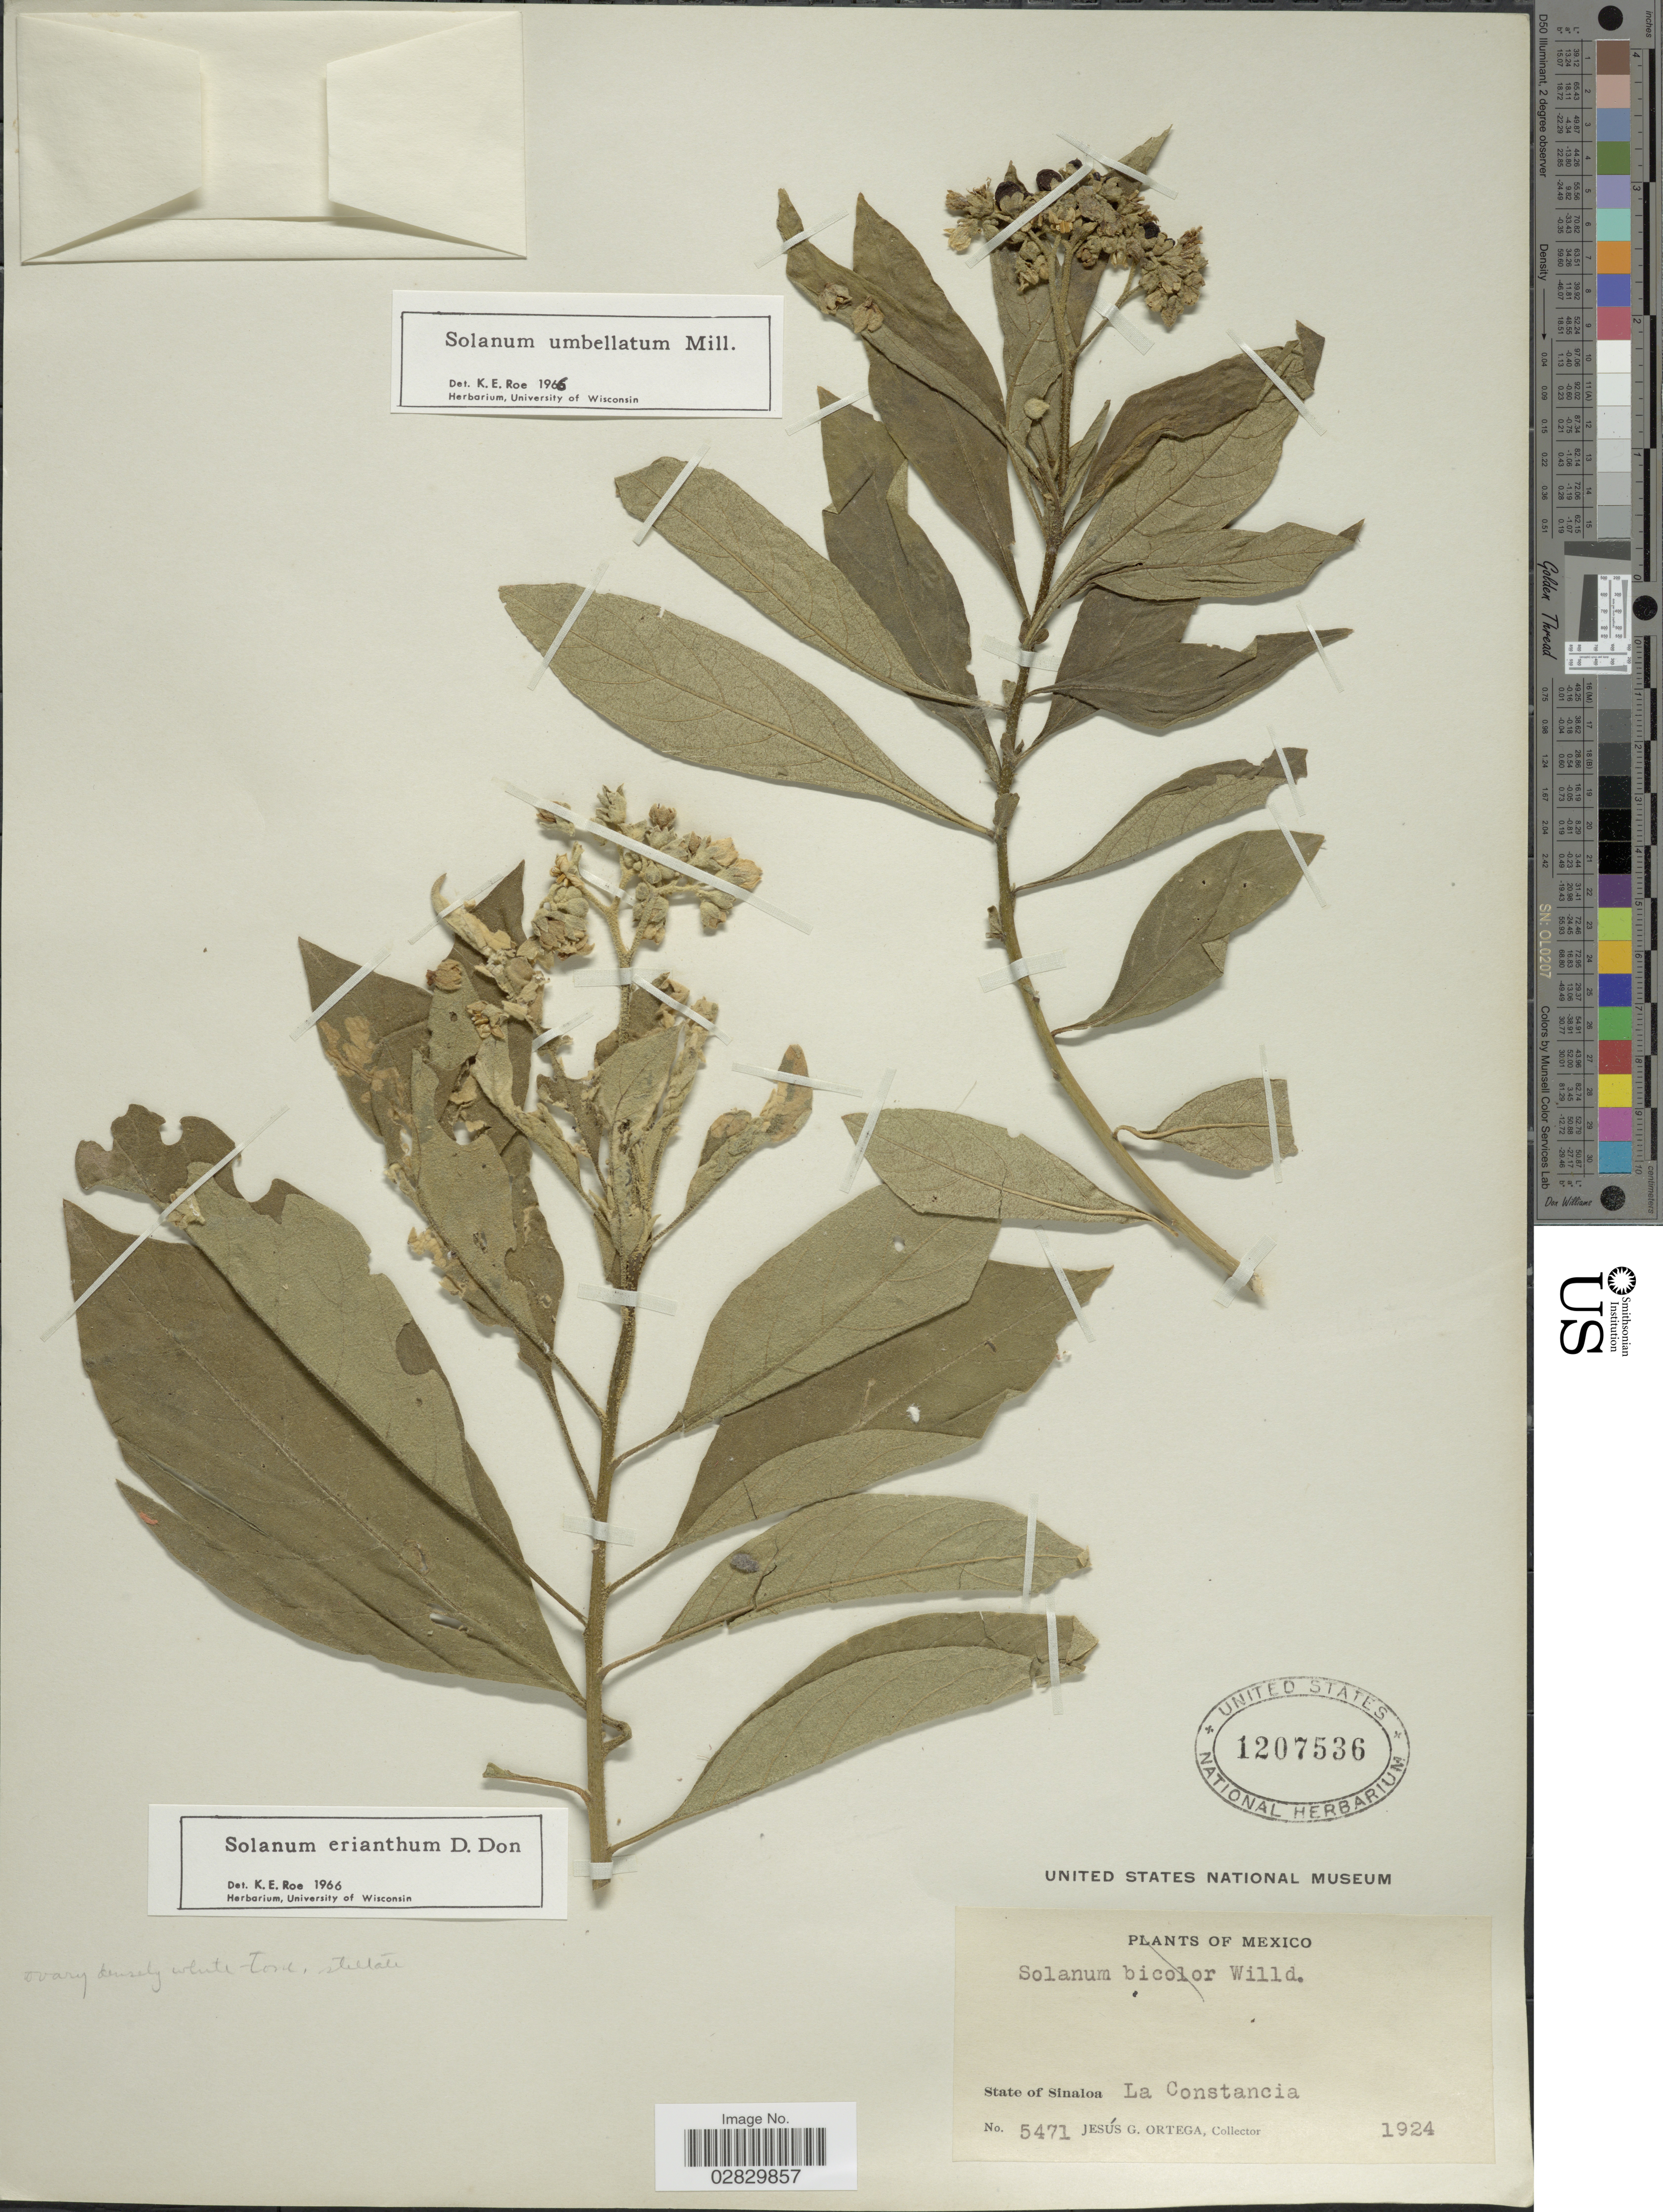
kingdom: Plantae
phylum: Tracheophyta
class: Magnoliopsida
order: Solanales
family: Solanaceae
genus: Solanum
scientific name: Solanum erianthum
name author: D. Don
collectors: J. Ortega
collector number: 5471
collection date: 1924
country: Mexico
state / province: Sinaloa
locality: La Constancia.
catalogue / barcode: US 1207536